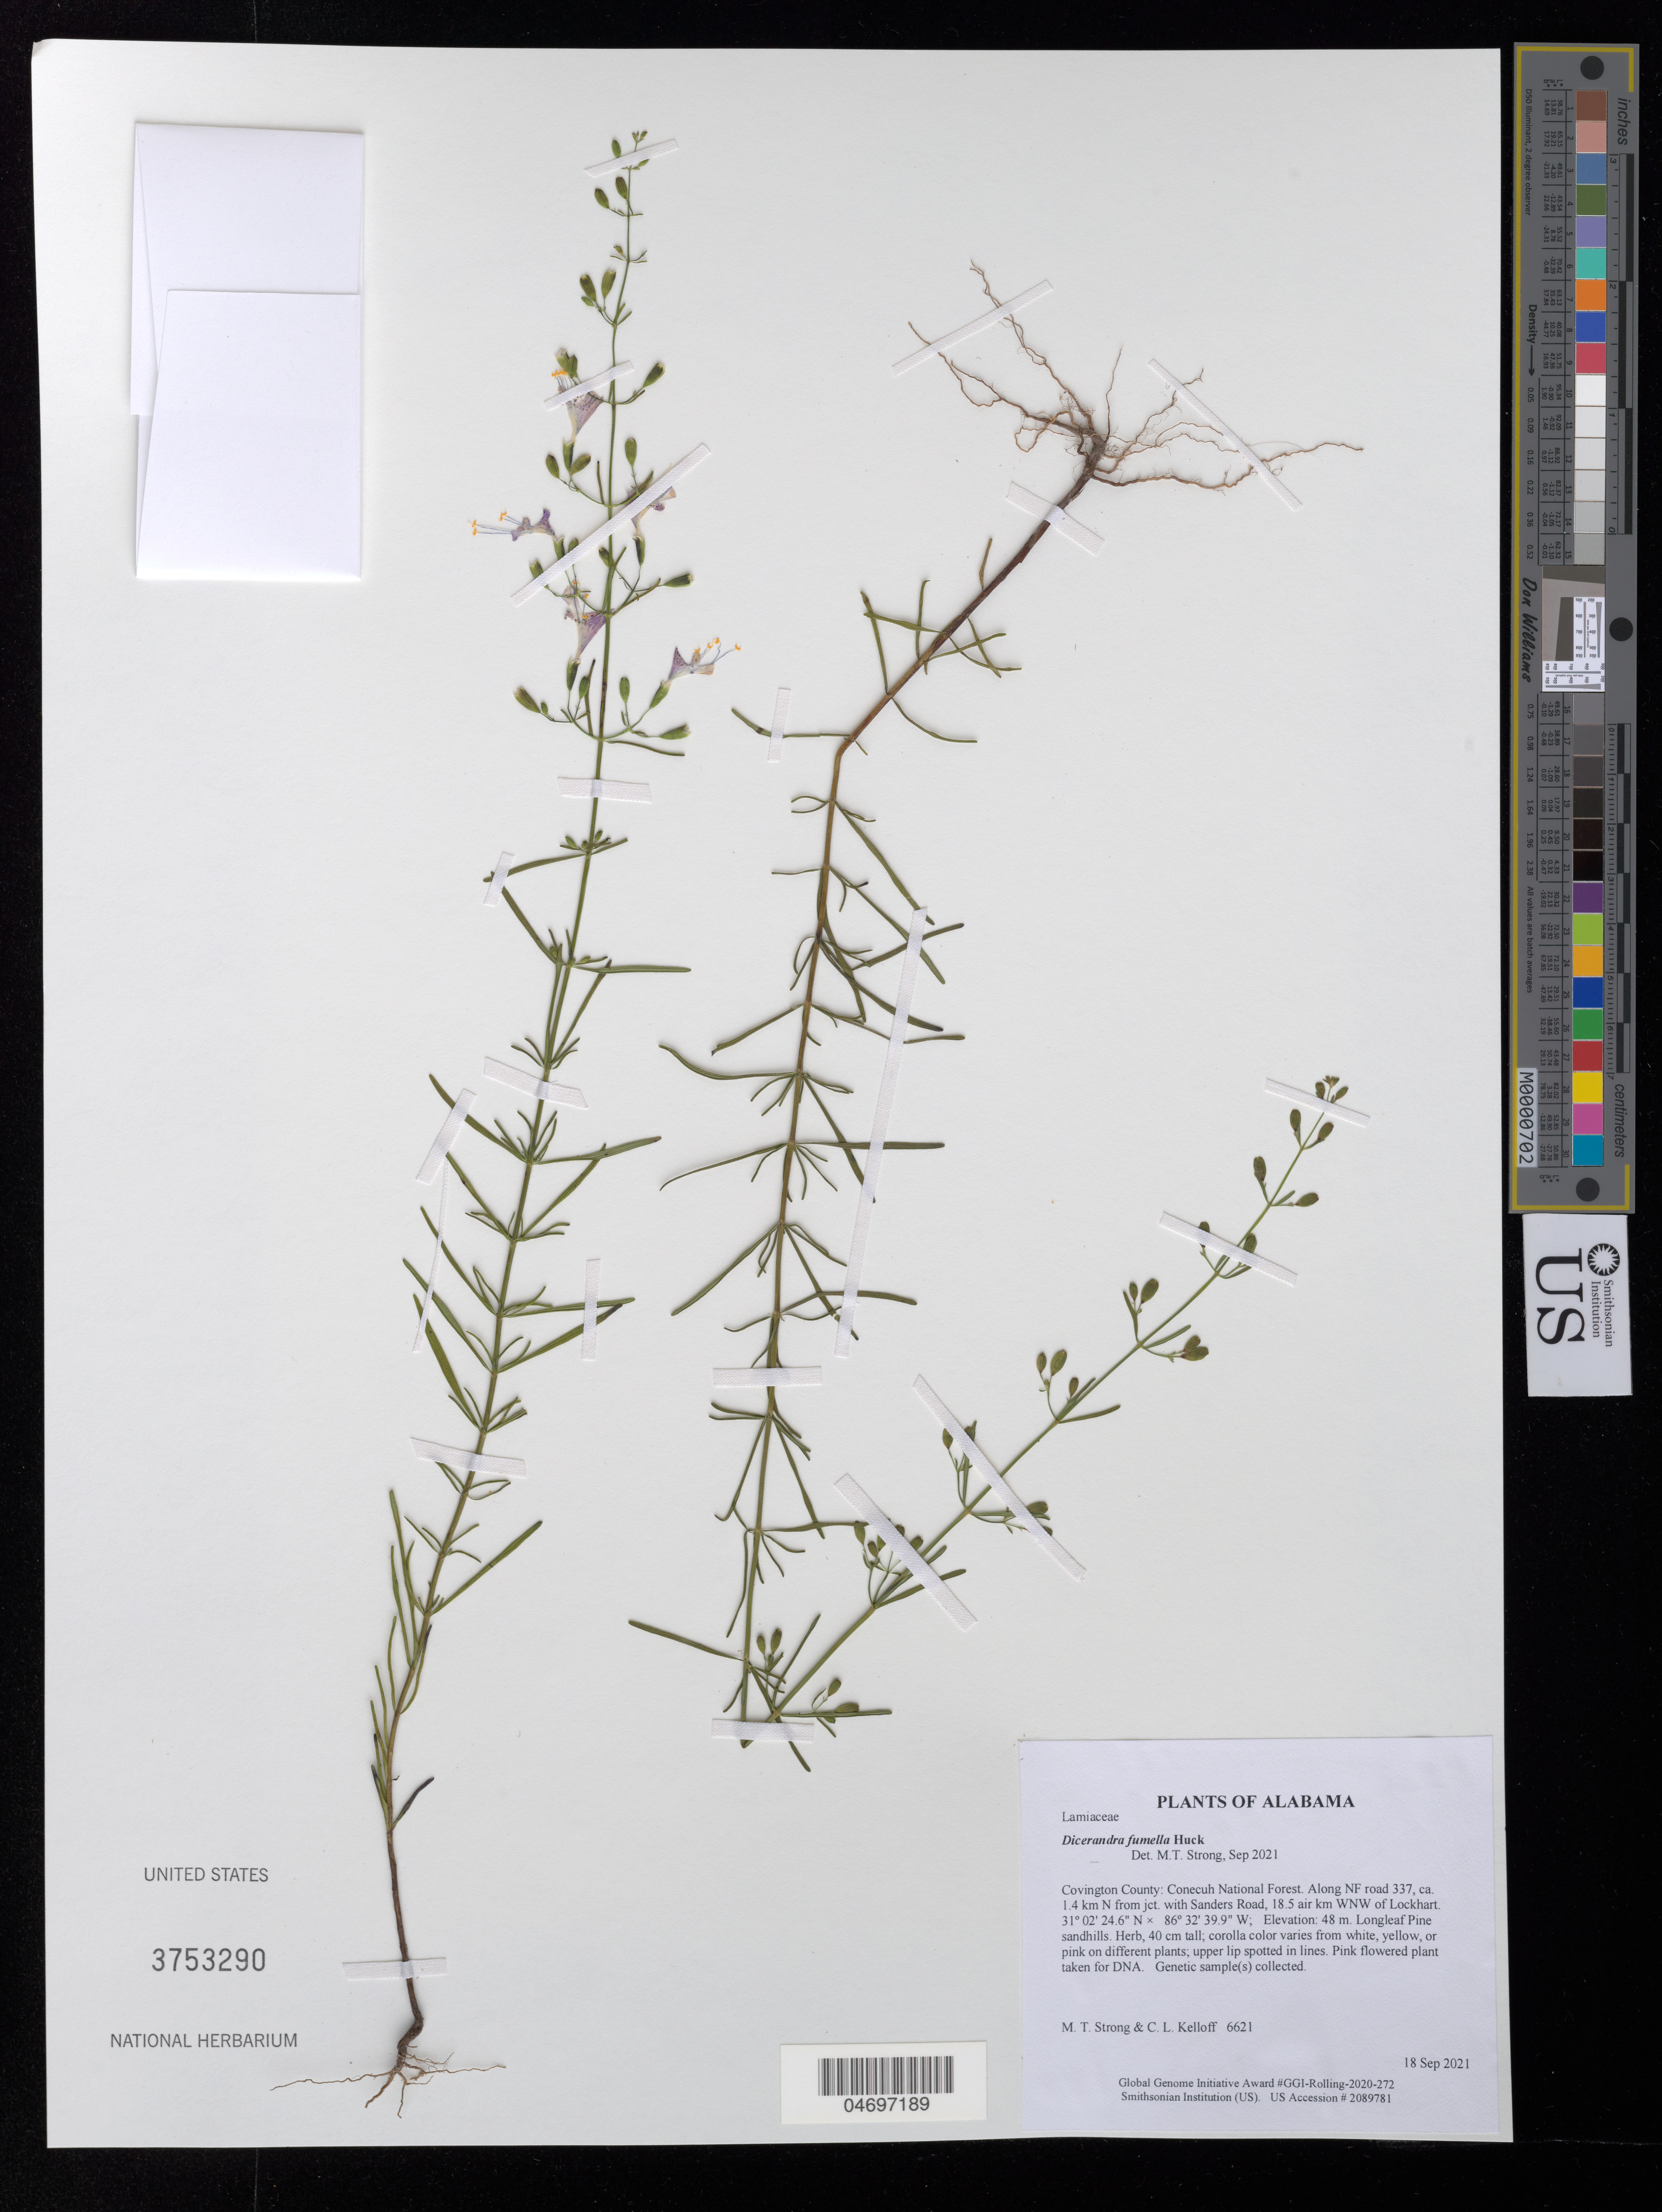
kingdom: Plantae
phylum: Tracheophyta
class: Magnoliopsida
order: Lamiales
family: Lamiaceae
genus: Dicerandra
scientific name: Dicerandra fumella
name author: Huck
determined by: Strong, Mark T.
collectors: M. T. Strong & C. L. Kelloff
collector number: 6621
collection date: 2021-09-18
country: United States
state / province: Alabama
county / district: Covington County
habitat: Longleaf Pine sandhills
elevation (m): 48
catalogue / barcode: US 3753290